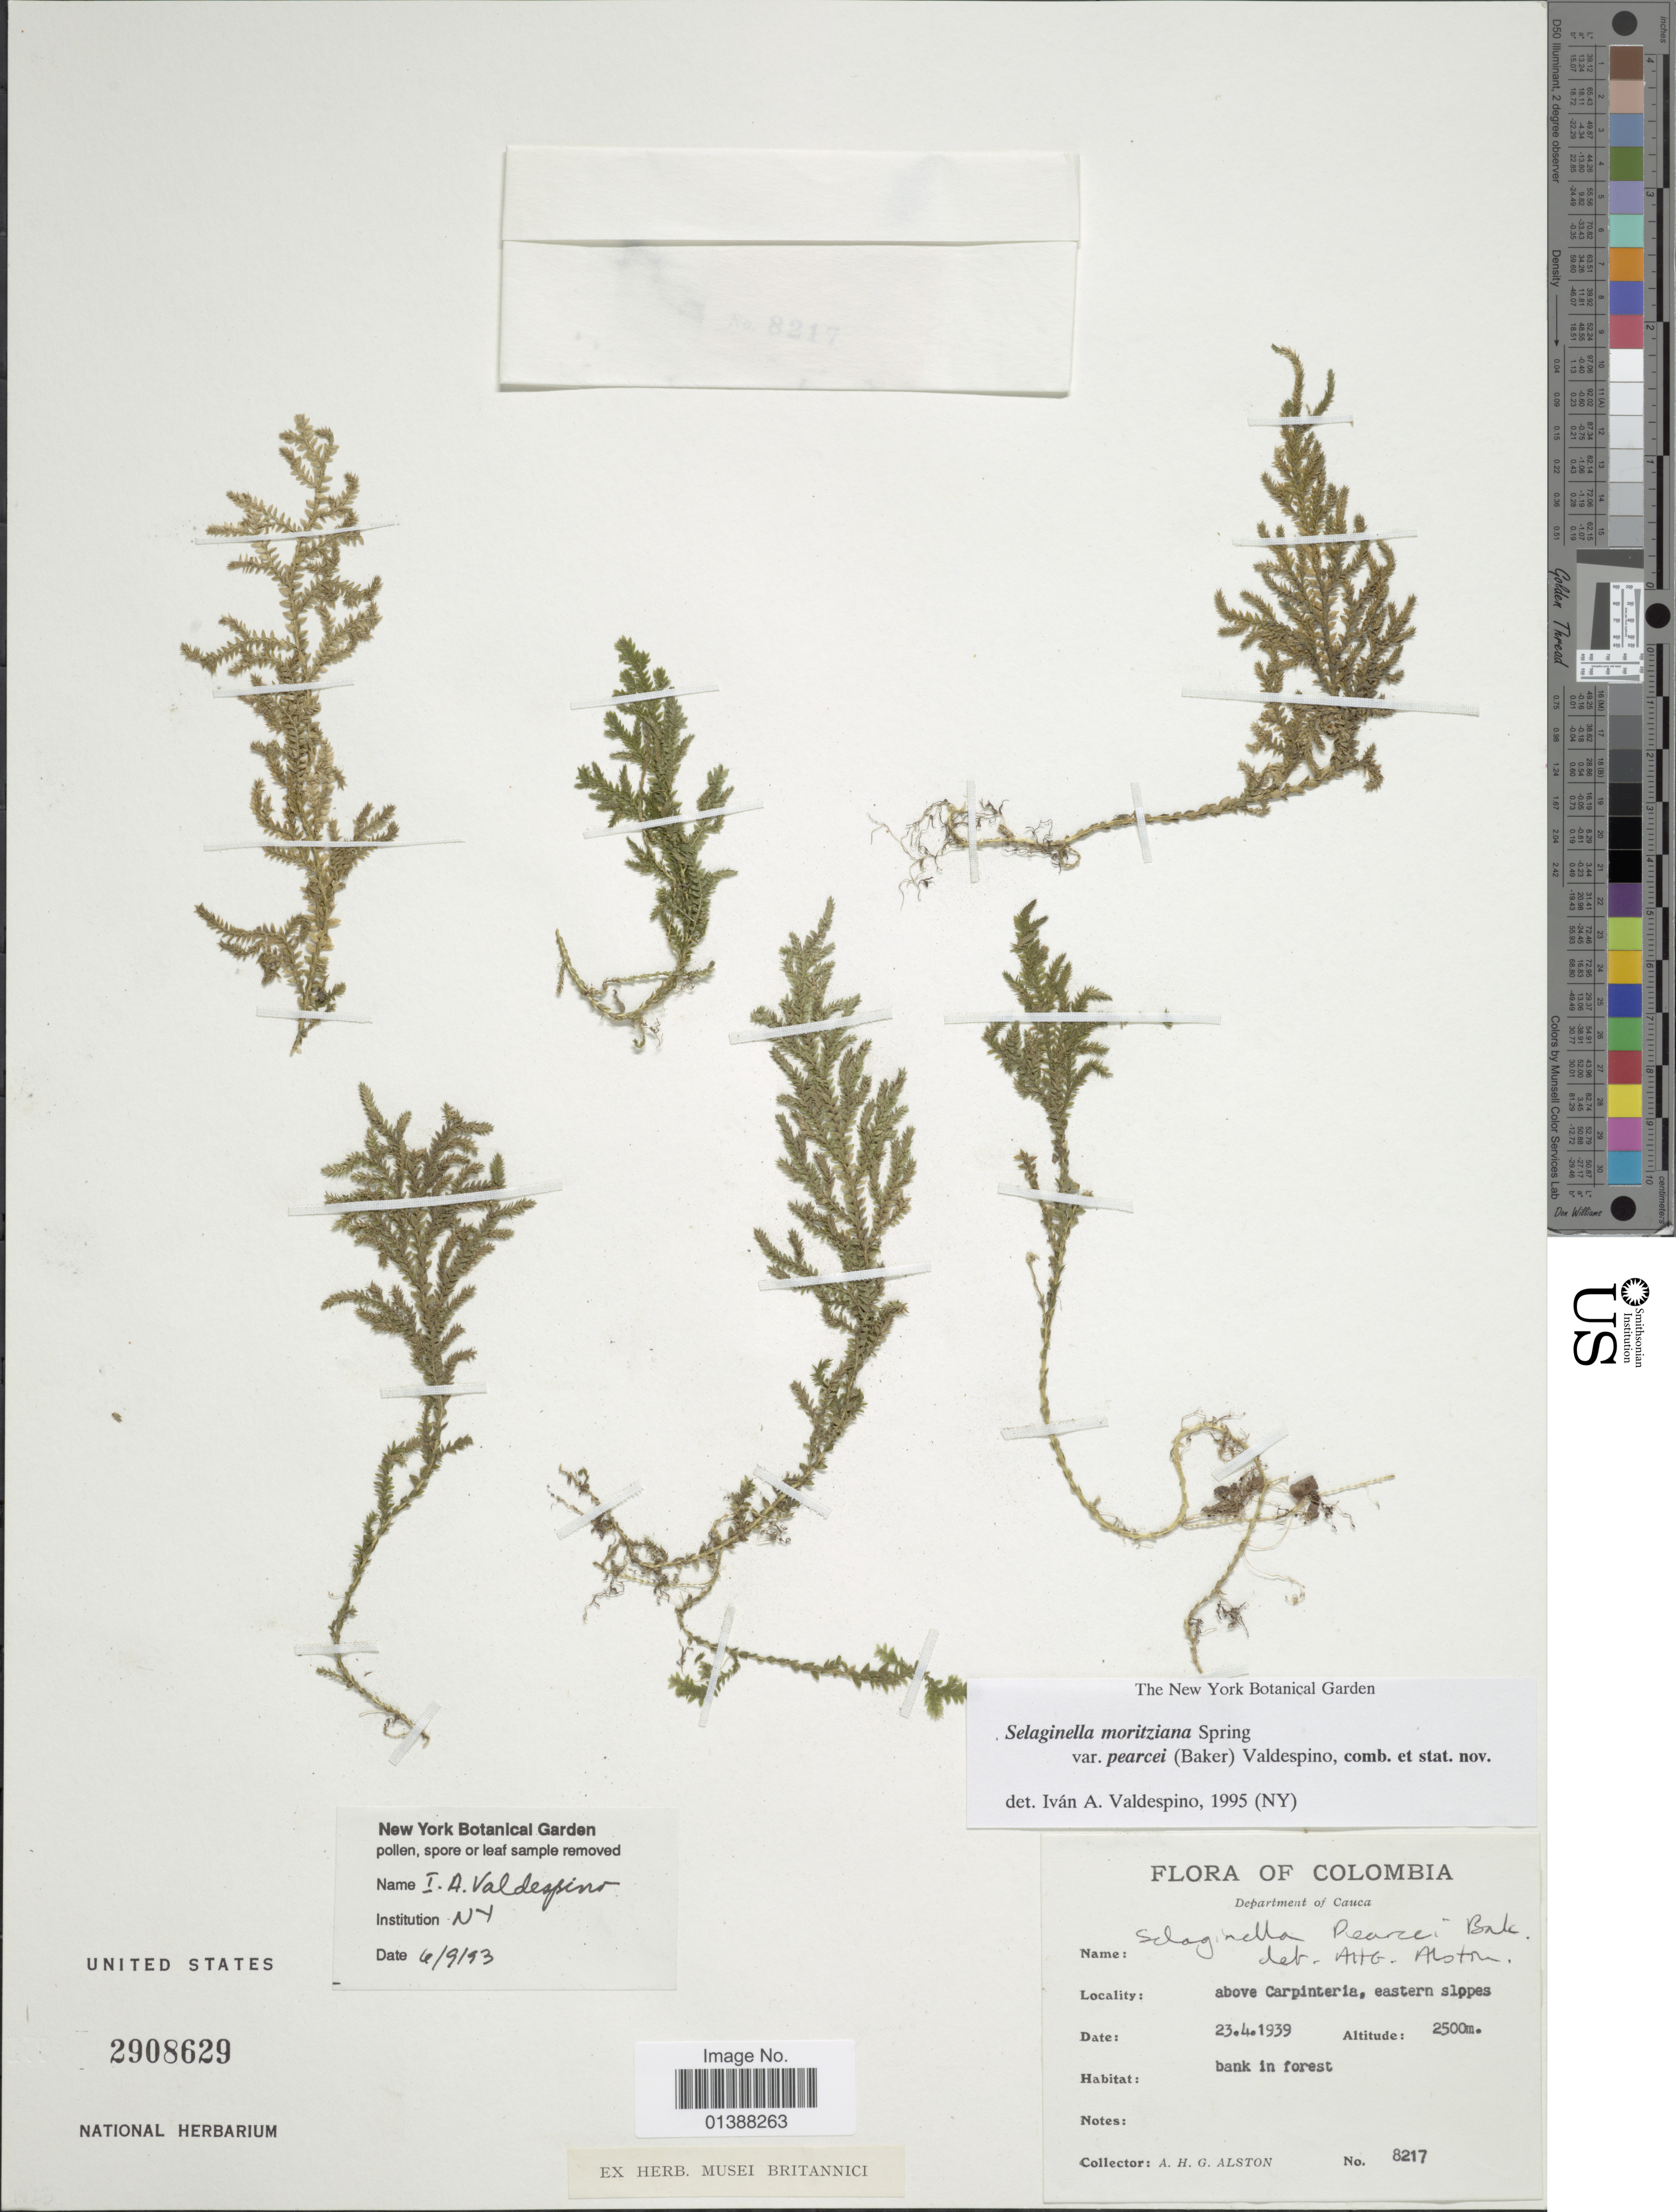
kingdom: Plantae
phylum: Tracheophyta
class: Lycopodiopsida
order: Selaginellales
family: Selaginellaceae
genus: Selaginella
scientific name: Selaginella moritziana var. pearcei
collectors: A. H. Alston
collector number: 8217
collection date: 1939-04-23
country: Colombia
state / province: Cauca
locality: Above Carpinteria, eastern slopes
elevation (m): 2500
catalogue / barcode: US 2908629